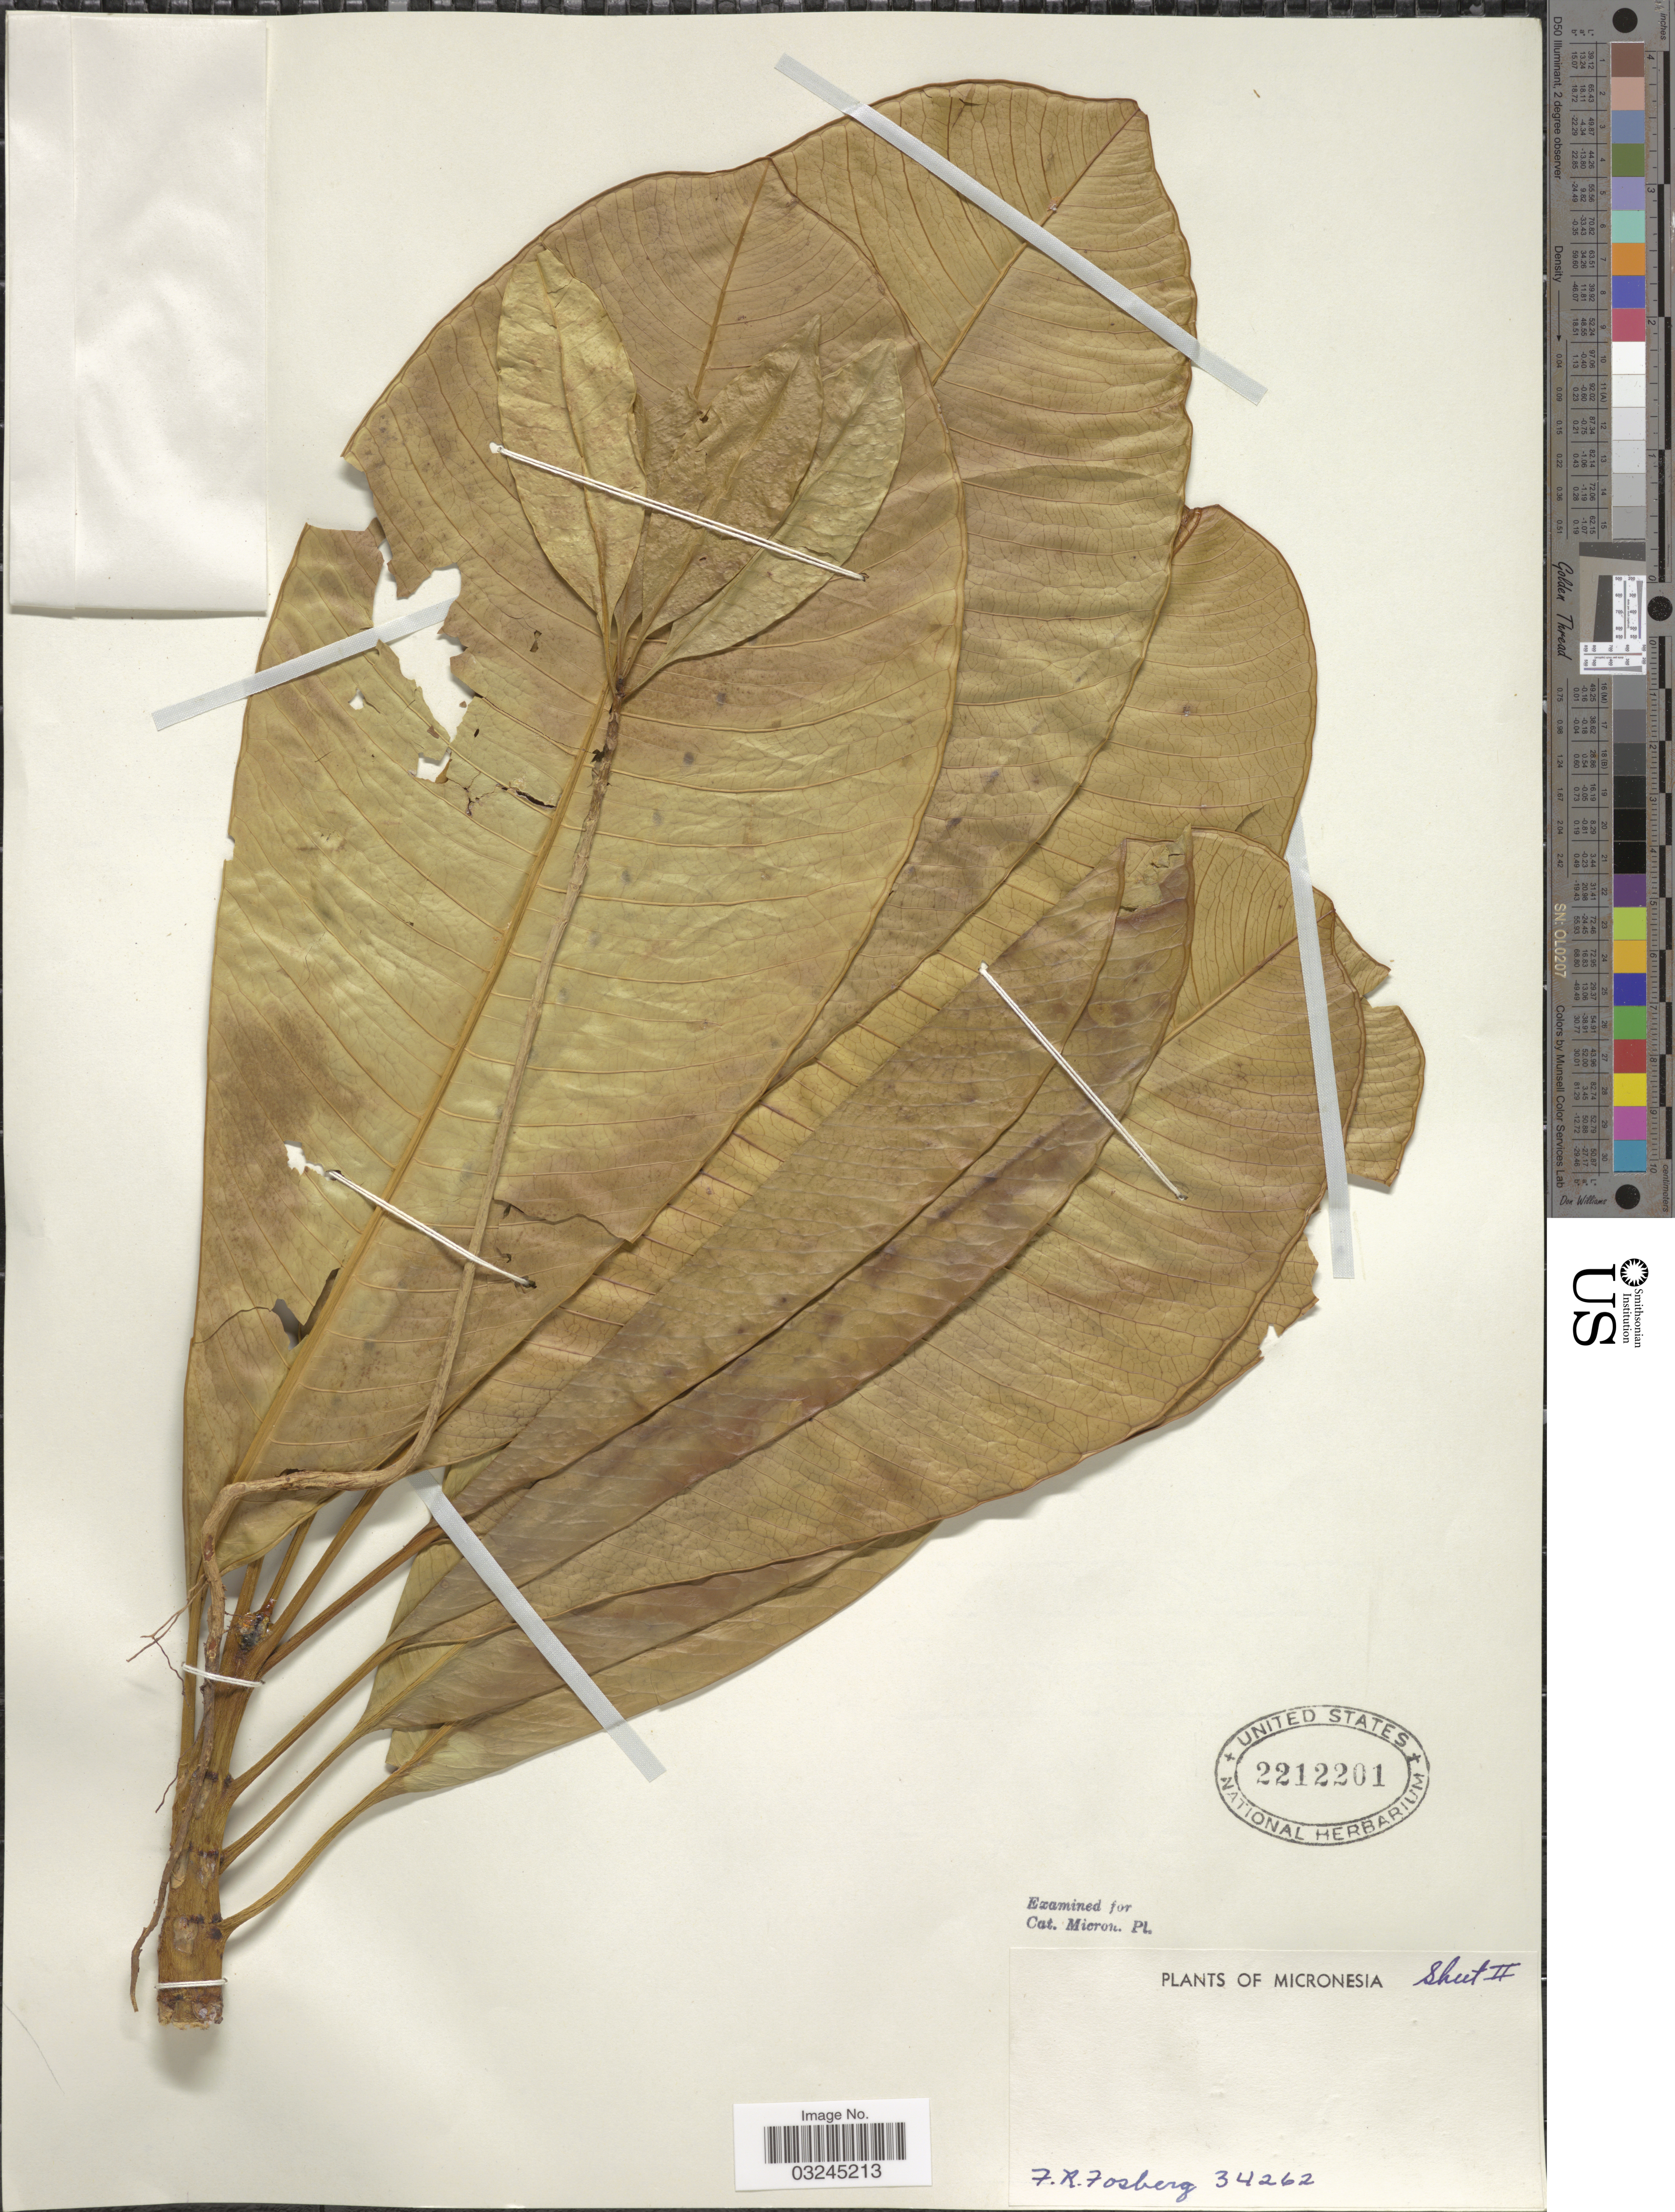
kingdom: Plantae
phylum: Tracheophyta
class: Magnoliopsida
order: Gentianales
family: Apocynaceae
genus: Ochrosia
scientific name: Ochrosia oppositifolia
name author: (Lam.) K. Schum.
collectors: F. R. Fosberg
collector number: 34262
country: Micronesia, Federated States of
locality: Micronesia.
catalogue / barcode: US 2212201